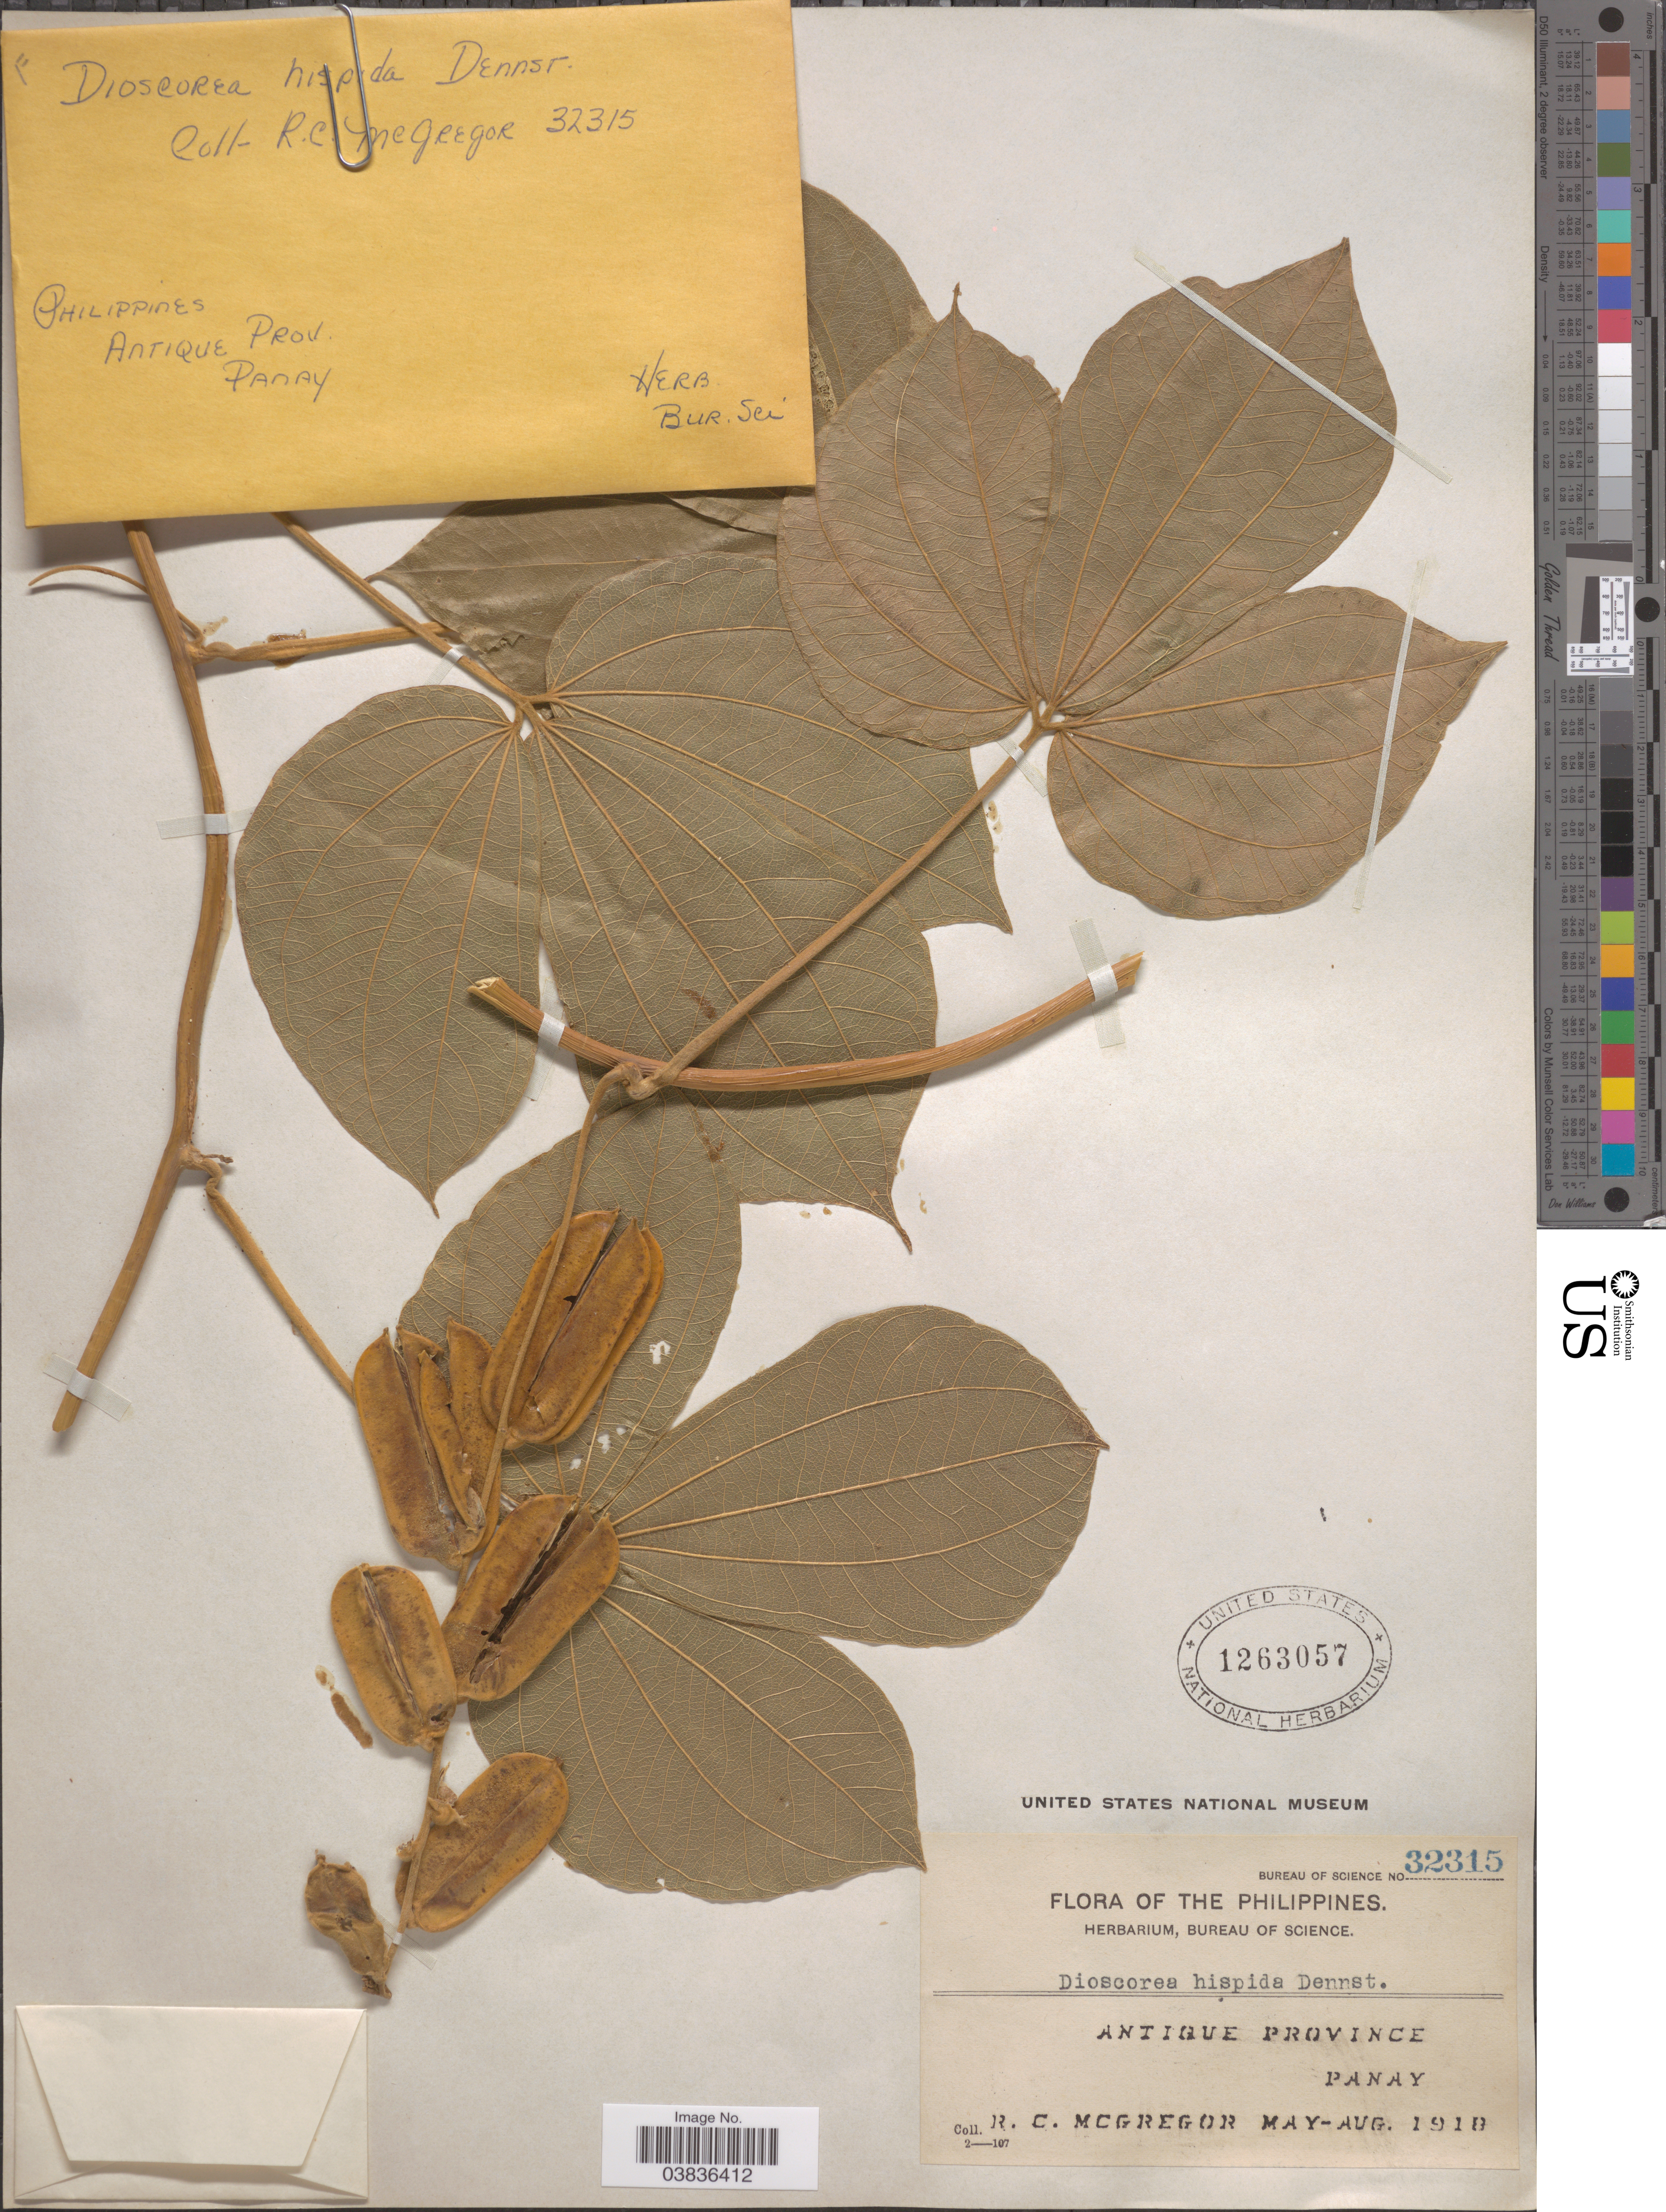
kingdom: Plantae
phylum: Tracheophyta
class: Liliopsida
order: Dioscoreales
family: Dioscoreaceae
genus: Dioscorea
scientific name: Dioscorea hispida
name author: Dennst.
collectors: R. C. McGregor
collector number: Bureau of Science 32315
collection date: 1918-05/1918-08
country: Philippines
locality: Antique Province. Panay.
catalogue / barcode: US 1263057